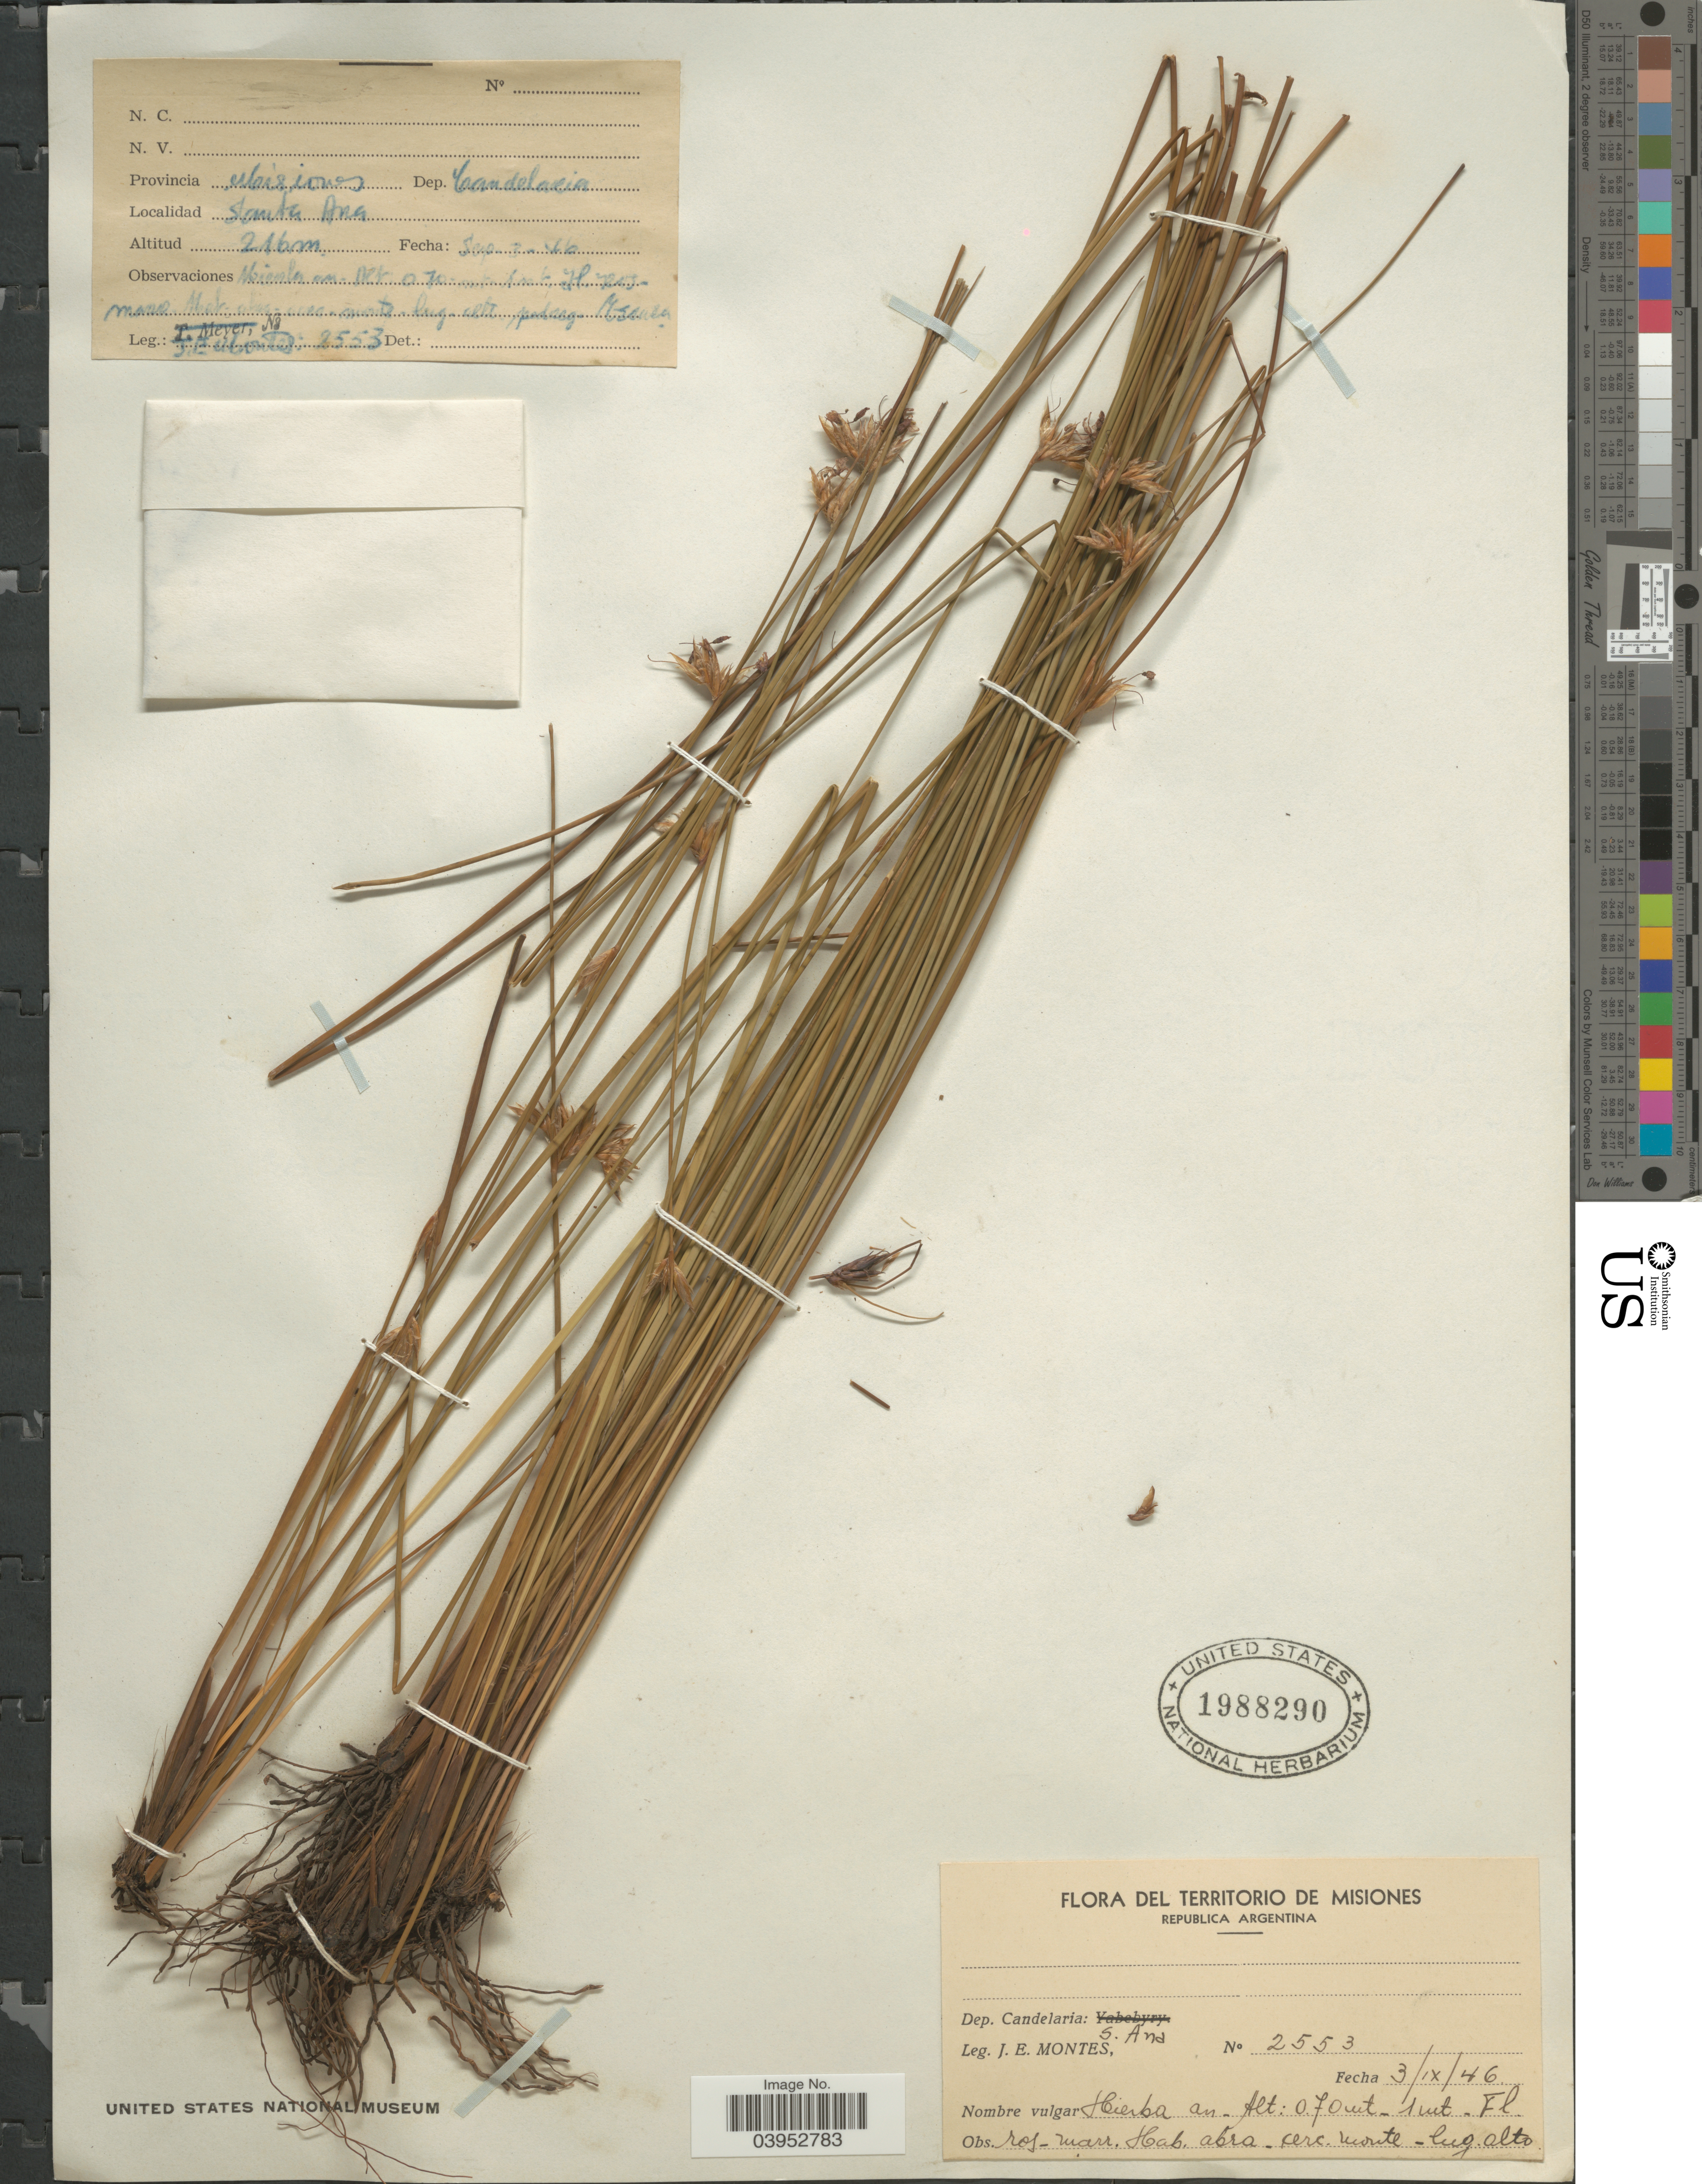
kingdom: Plantae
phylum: Tracheophyta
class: Liliopsida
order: Asparagales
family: Iridaceae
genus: Sisyrinchium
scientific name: Sisyrinchium sp.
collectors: J. E. Montes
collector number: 2553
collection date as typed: Transcribed d/m/y: 3/9/46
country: Argentina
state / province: Misiones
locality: Territorio de Misiones. Republica Argentina. Dep. Candelaria: Santa Ana.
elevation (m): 216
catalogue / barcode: US 1988290